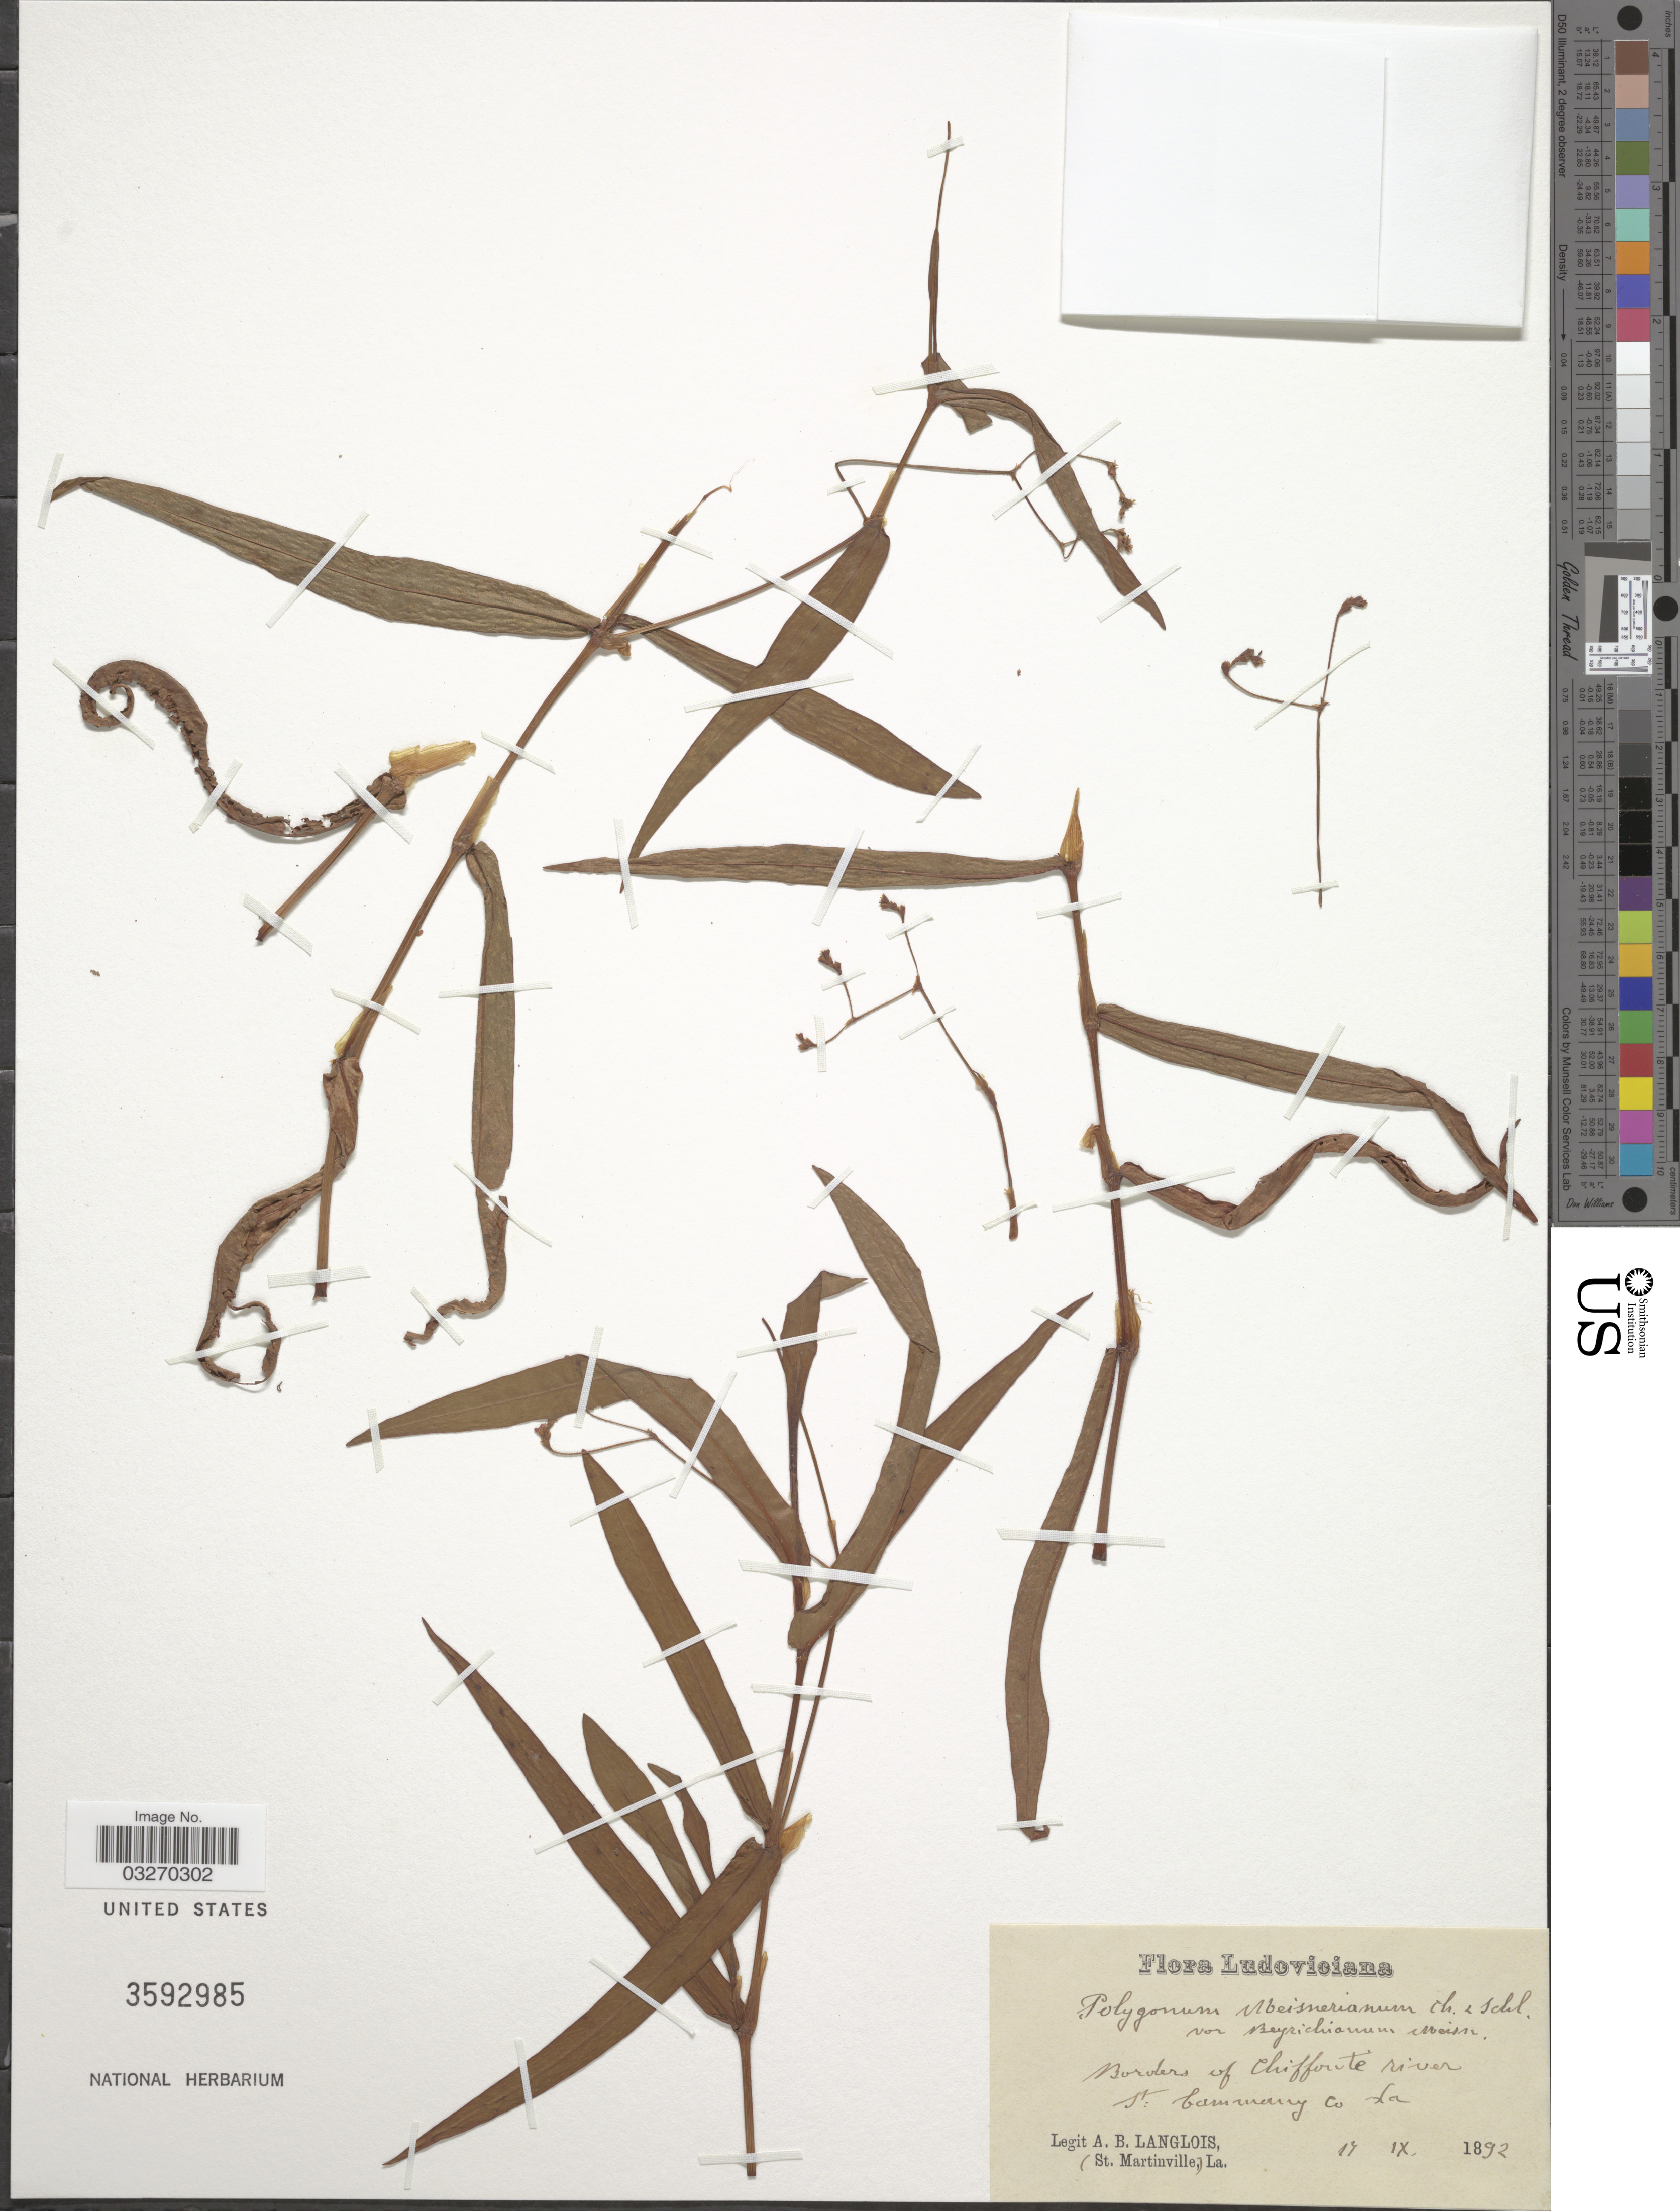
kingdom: Plantae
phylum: Tracheophyta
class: Magnoliopsida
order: Caryophyllales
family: Polygonaceae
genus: Persicaria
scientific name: Persicaria meisneriana var. beyrichiana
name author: (Cham. & Schltdl.) C.C. Freeman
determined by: Atha, D. E.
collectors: A. Langlois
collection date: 1892-09-17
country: United States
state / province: Louisiana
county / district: St. Tammany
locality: Borders of Chifforite river. St. Tammany Co.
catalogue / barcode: US 3592985